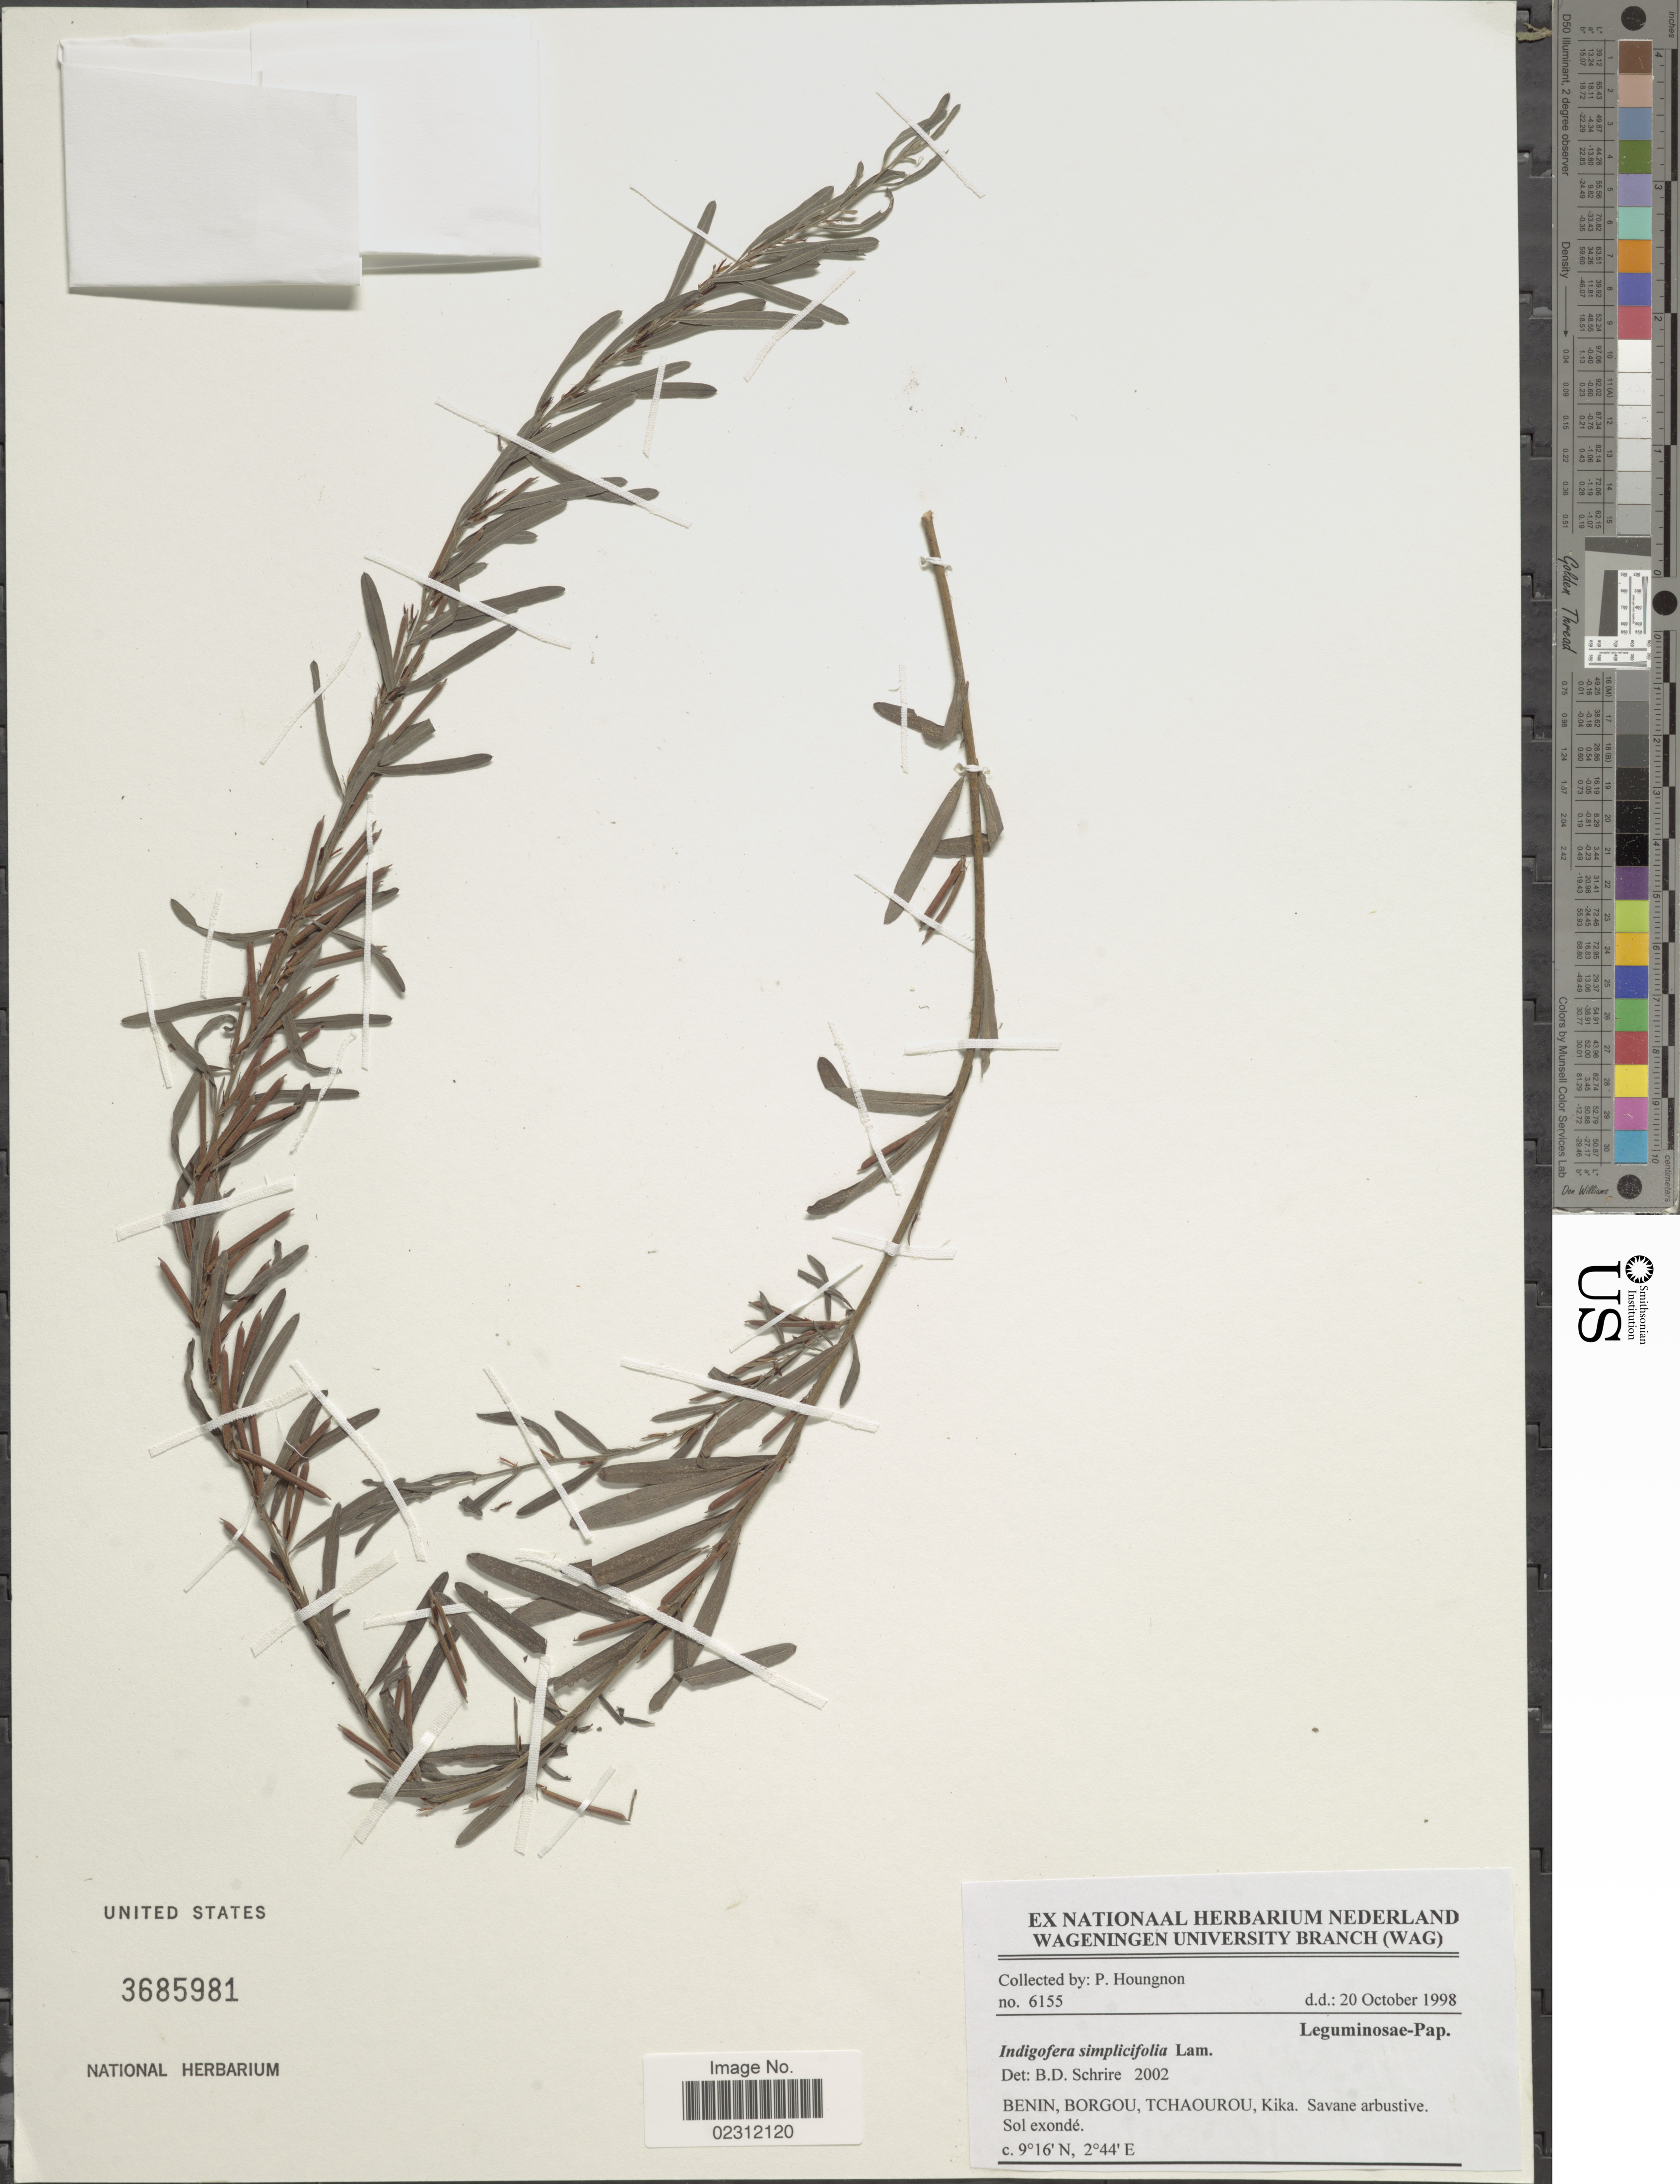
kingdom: Plantae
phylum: Tracheophyta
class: Magnoliopsida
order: Fabales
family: Fabaceae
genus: Indigofera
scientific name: Indigofera simplicifolia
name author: Lam.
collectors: P. Houngnon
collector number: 6155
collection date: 1998-10-20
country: Benin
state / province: Borgou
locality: Tchaourou, Kika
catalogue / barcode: US 3685981